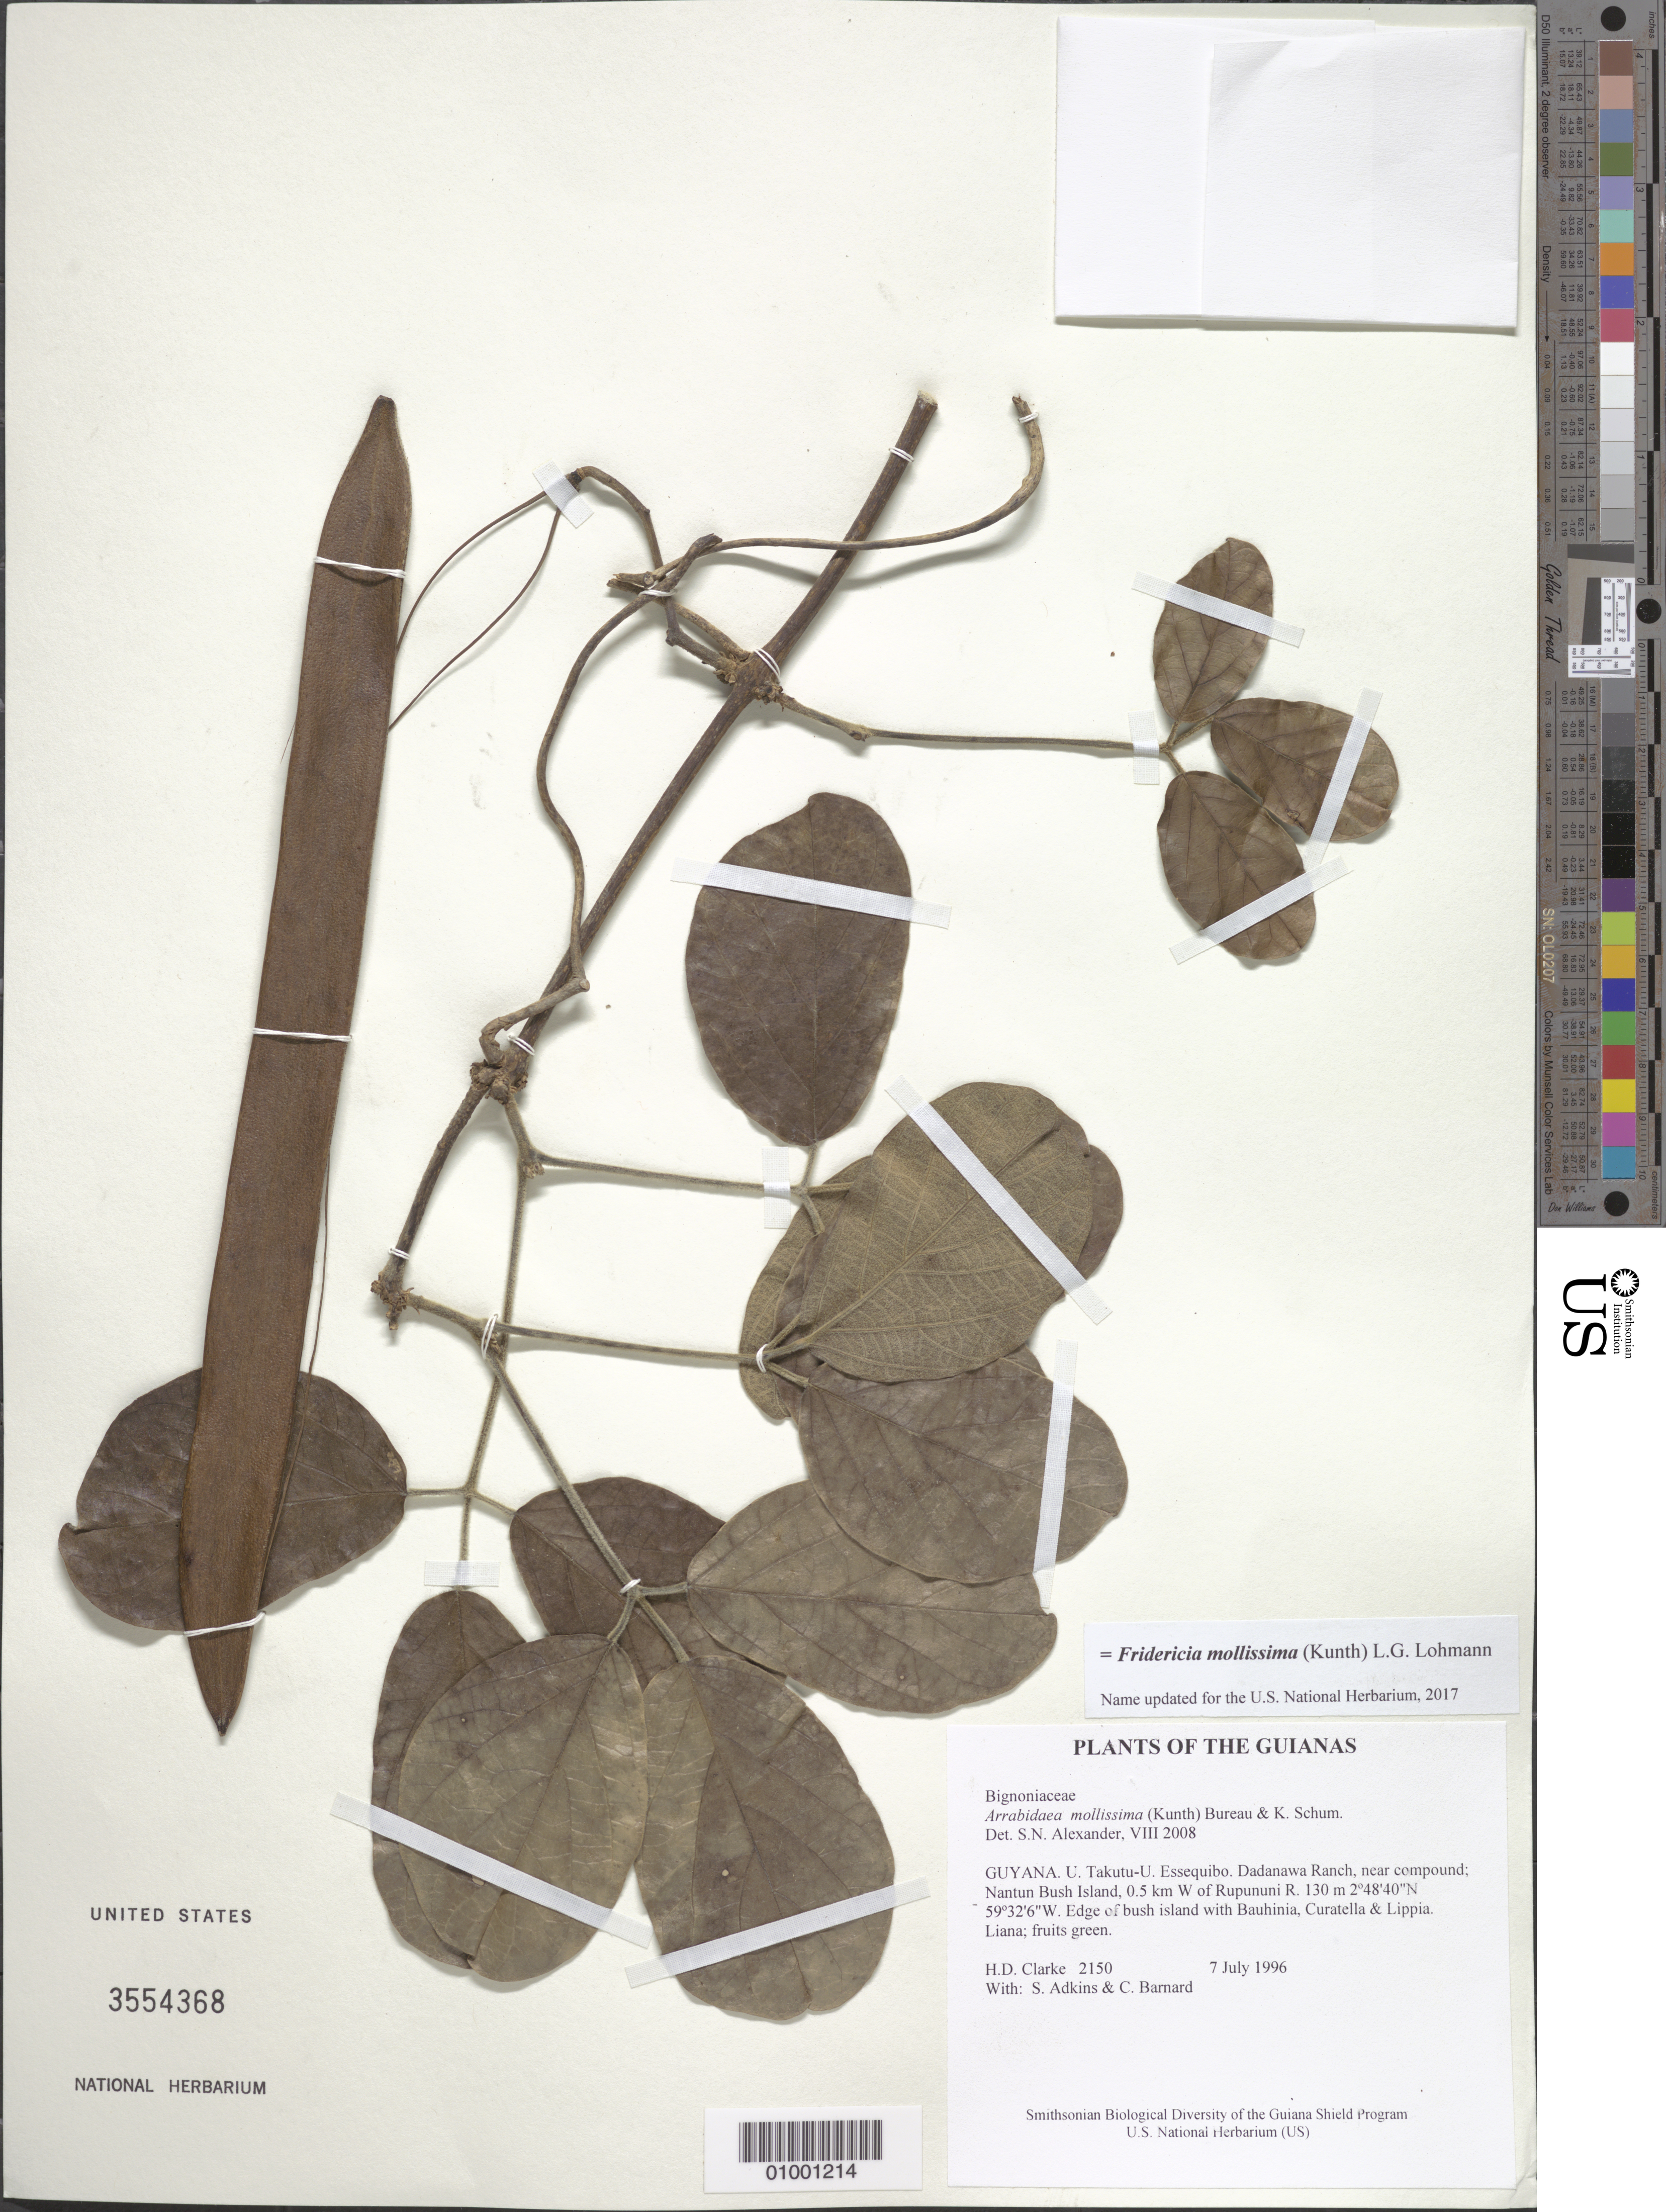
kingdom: Plantae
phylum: Tracheophyta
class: Magnoliopsida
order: Lamiales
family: Bignoniaceae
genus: Fridericia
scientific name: Fridericia mollissima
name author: (Kunth) L.G. Lohmann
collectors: H. D. Clarke, S. Adkins & C. Bernard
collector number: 2150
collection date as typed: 7 July 1996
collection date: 1996-07-07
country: Guyana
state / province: U. Takutu-U. Essequibo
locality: Dadanawa Ranch, near compound; Nantun Bush Island, 0.5 km W of Rupununi R.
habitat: Edge of bush island with Bauhinia, Curatella & Lippia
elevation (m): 130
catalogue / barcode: US 3554368